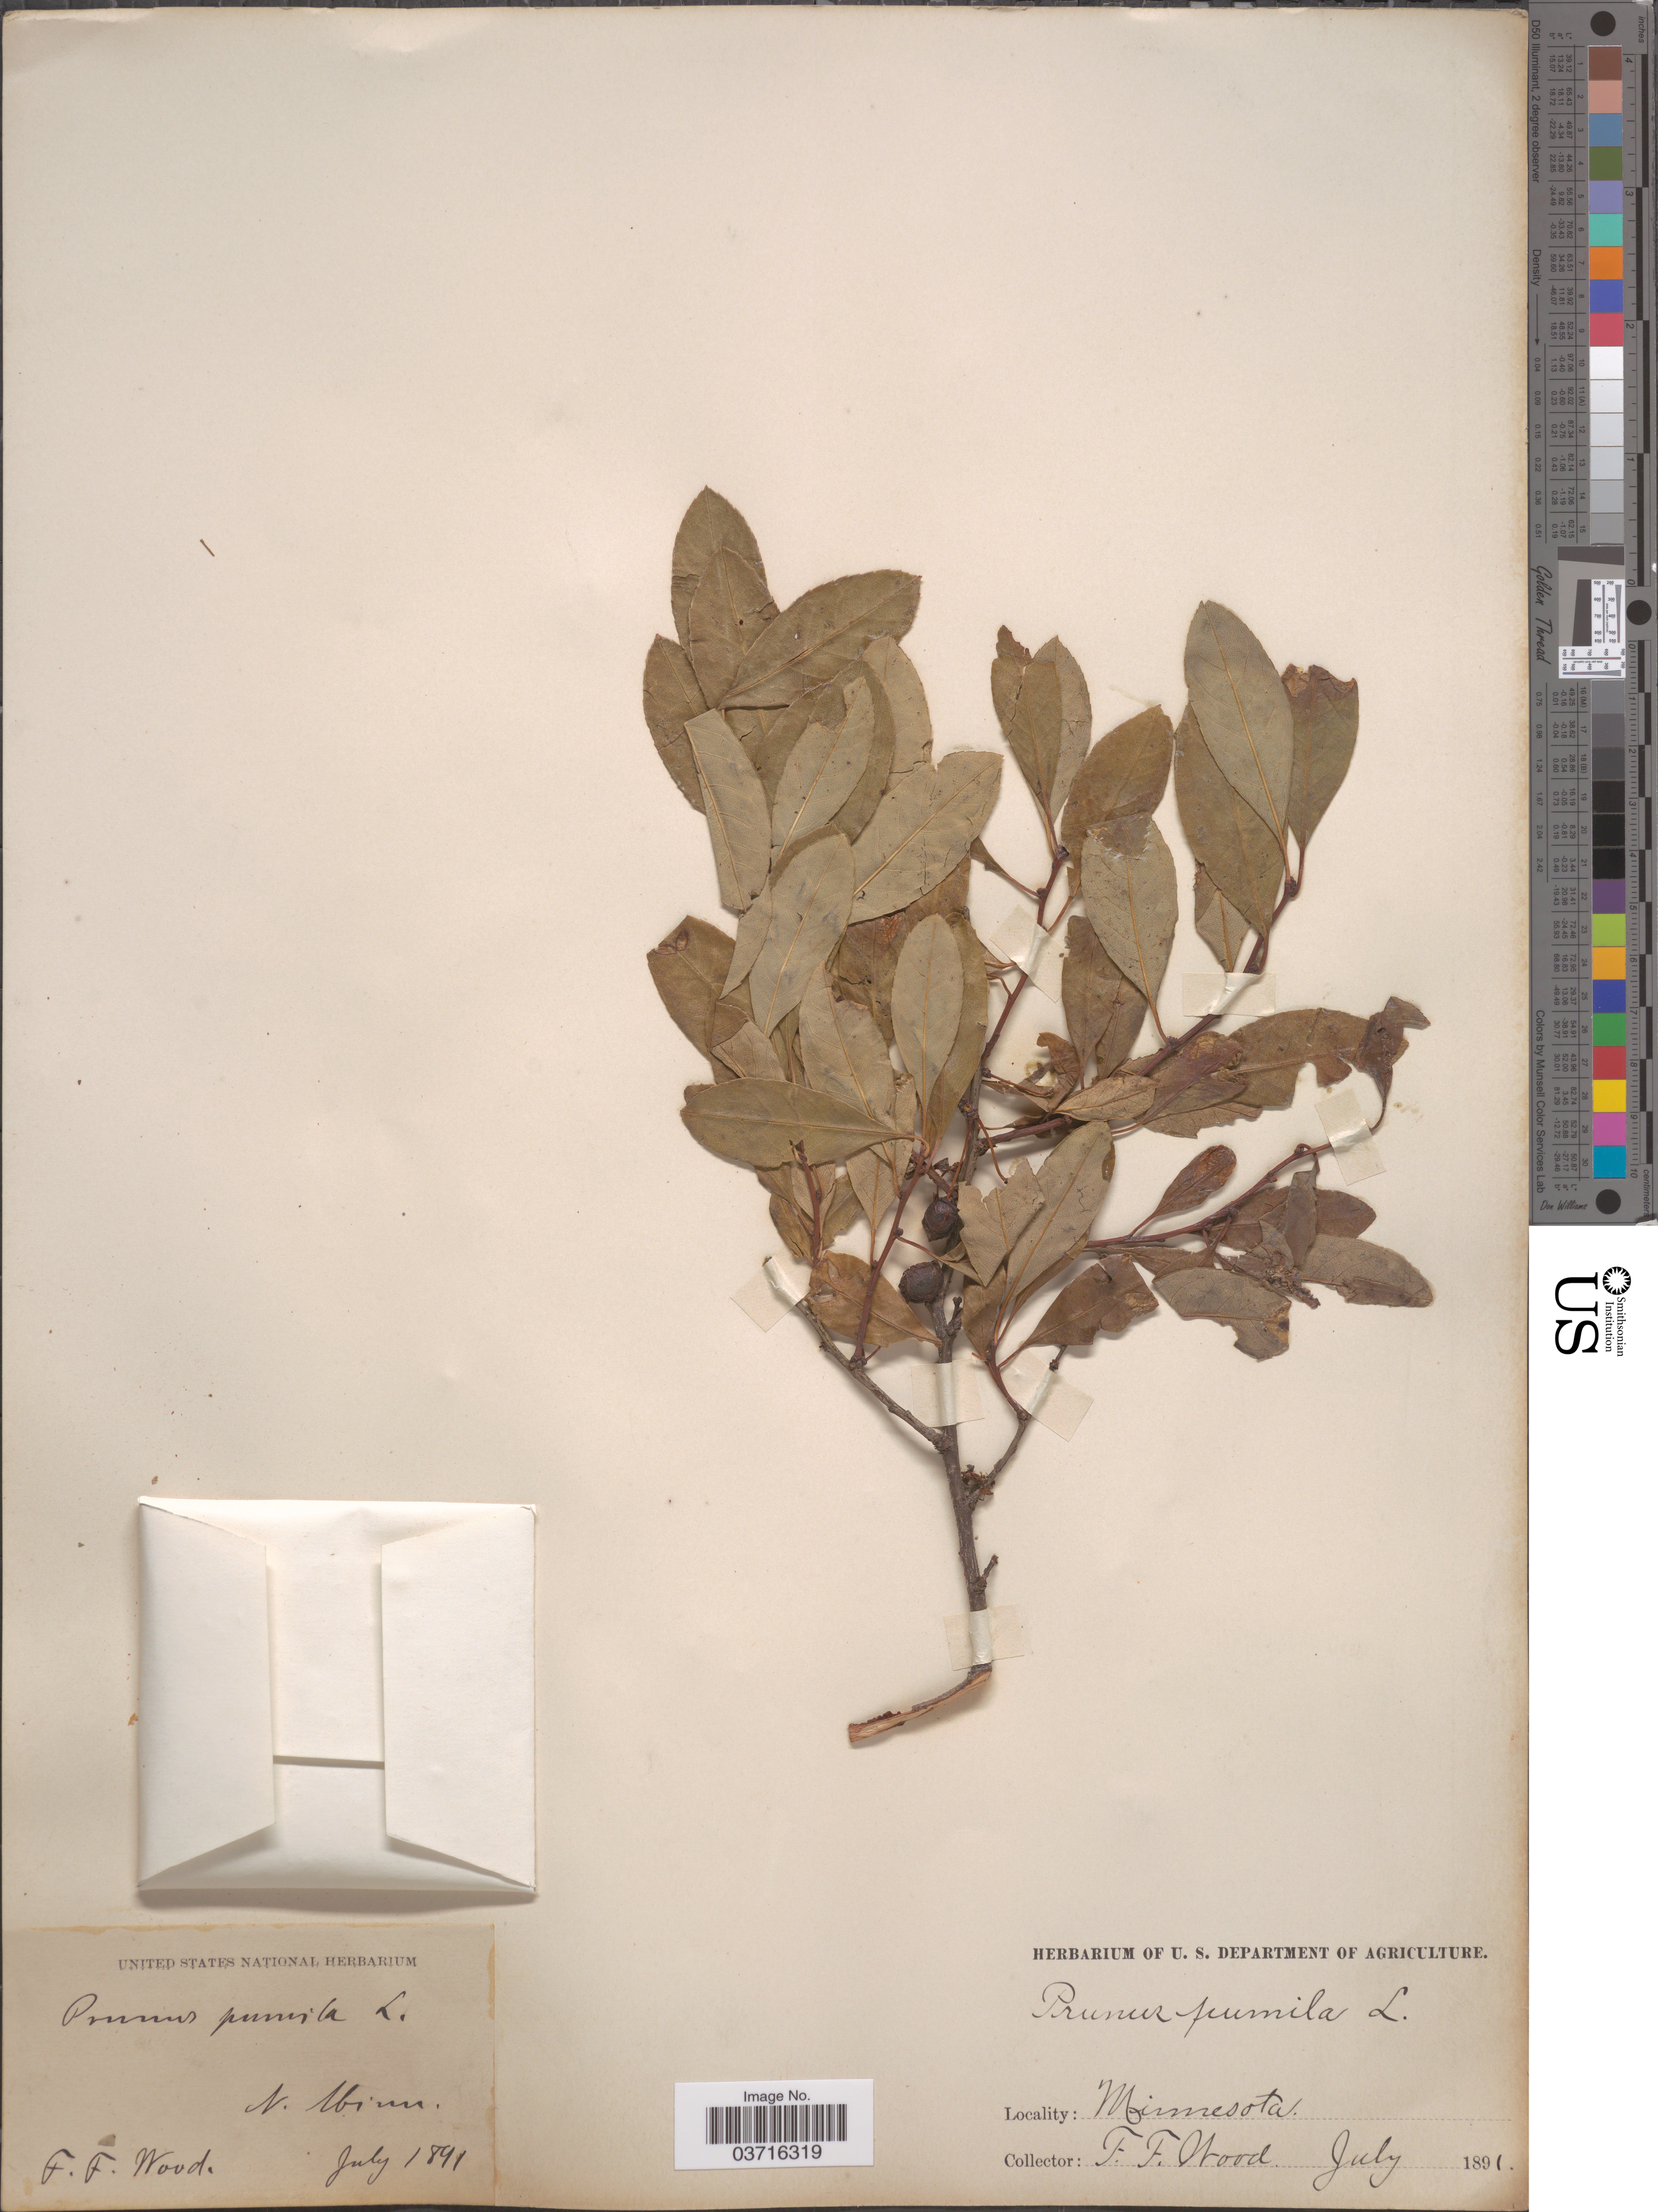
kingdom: Plantae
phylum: Tracheophyta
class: Magnoliopsida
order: Rosales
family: Rosaceae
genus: Prunus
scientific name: Prunus pumila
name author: L.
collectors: F. Wood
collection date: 1891-07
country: United States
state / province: Minnesota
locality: N. Minn.